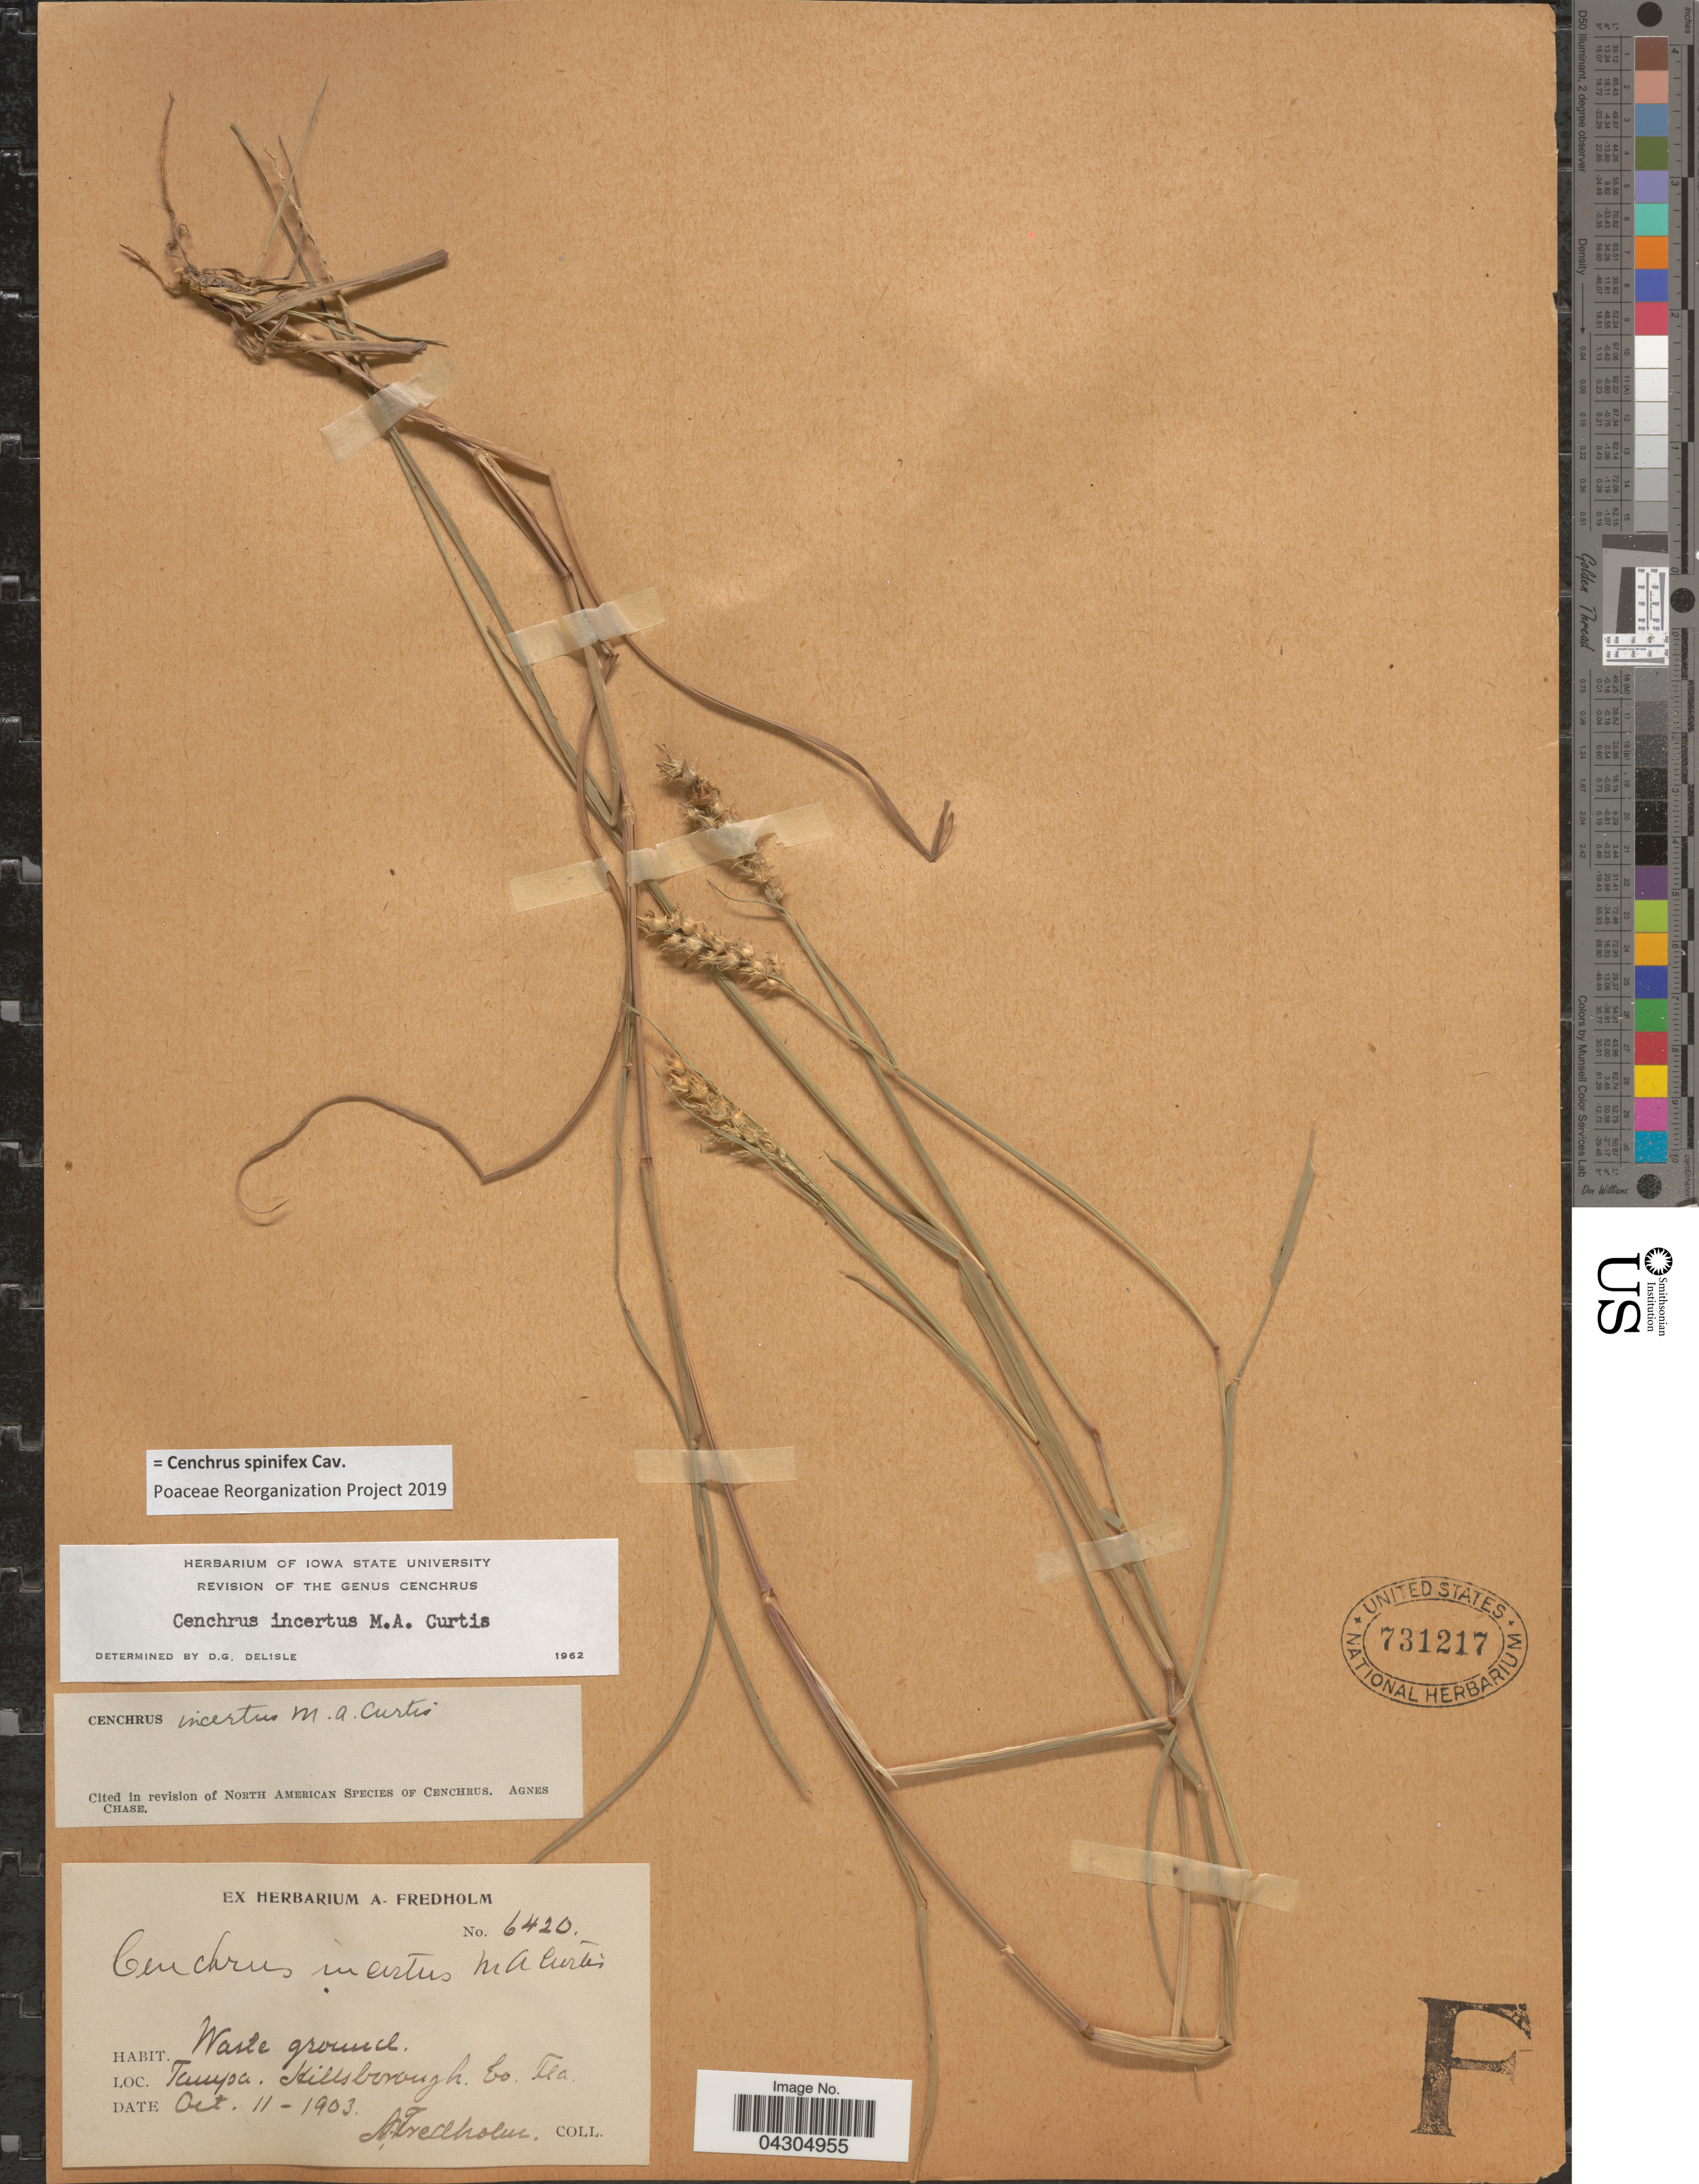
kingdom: Plantae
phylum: Tracheophyta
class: Liliopsida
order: Poales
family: Poaceae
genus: Cenchrus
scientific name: Cenchrus spinifex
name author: Cav.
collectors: A. Fredholm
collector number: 6420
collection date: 1903-10-11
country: United States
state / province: Florida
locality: Tampa. Hillsborough Co.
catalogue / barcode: US 731217